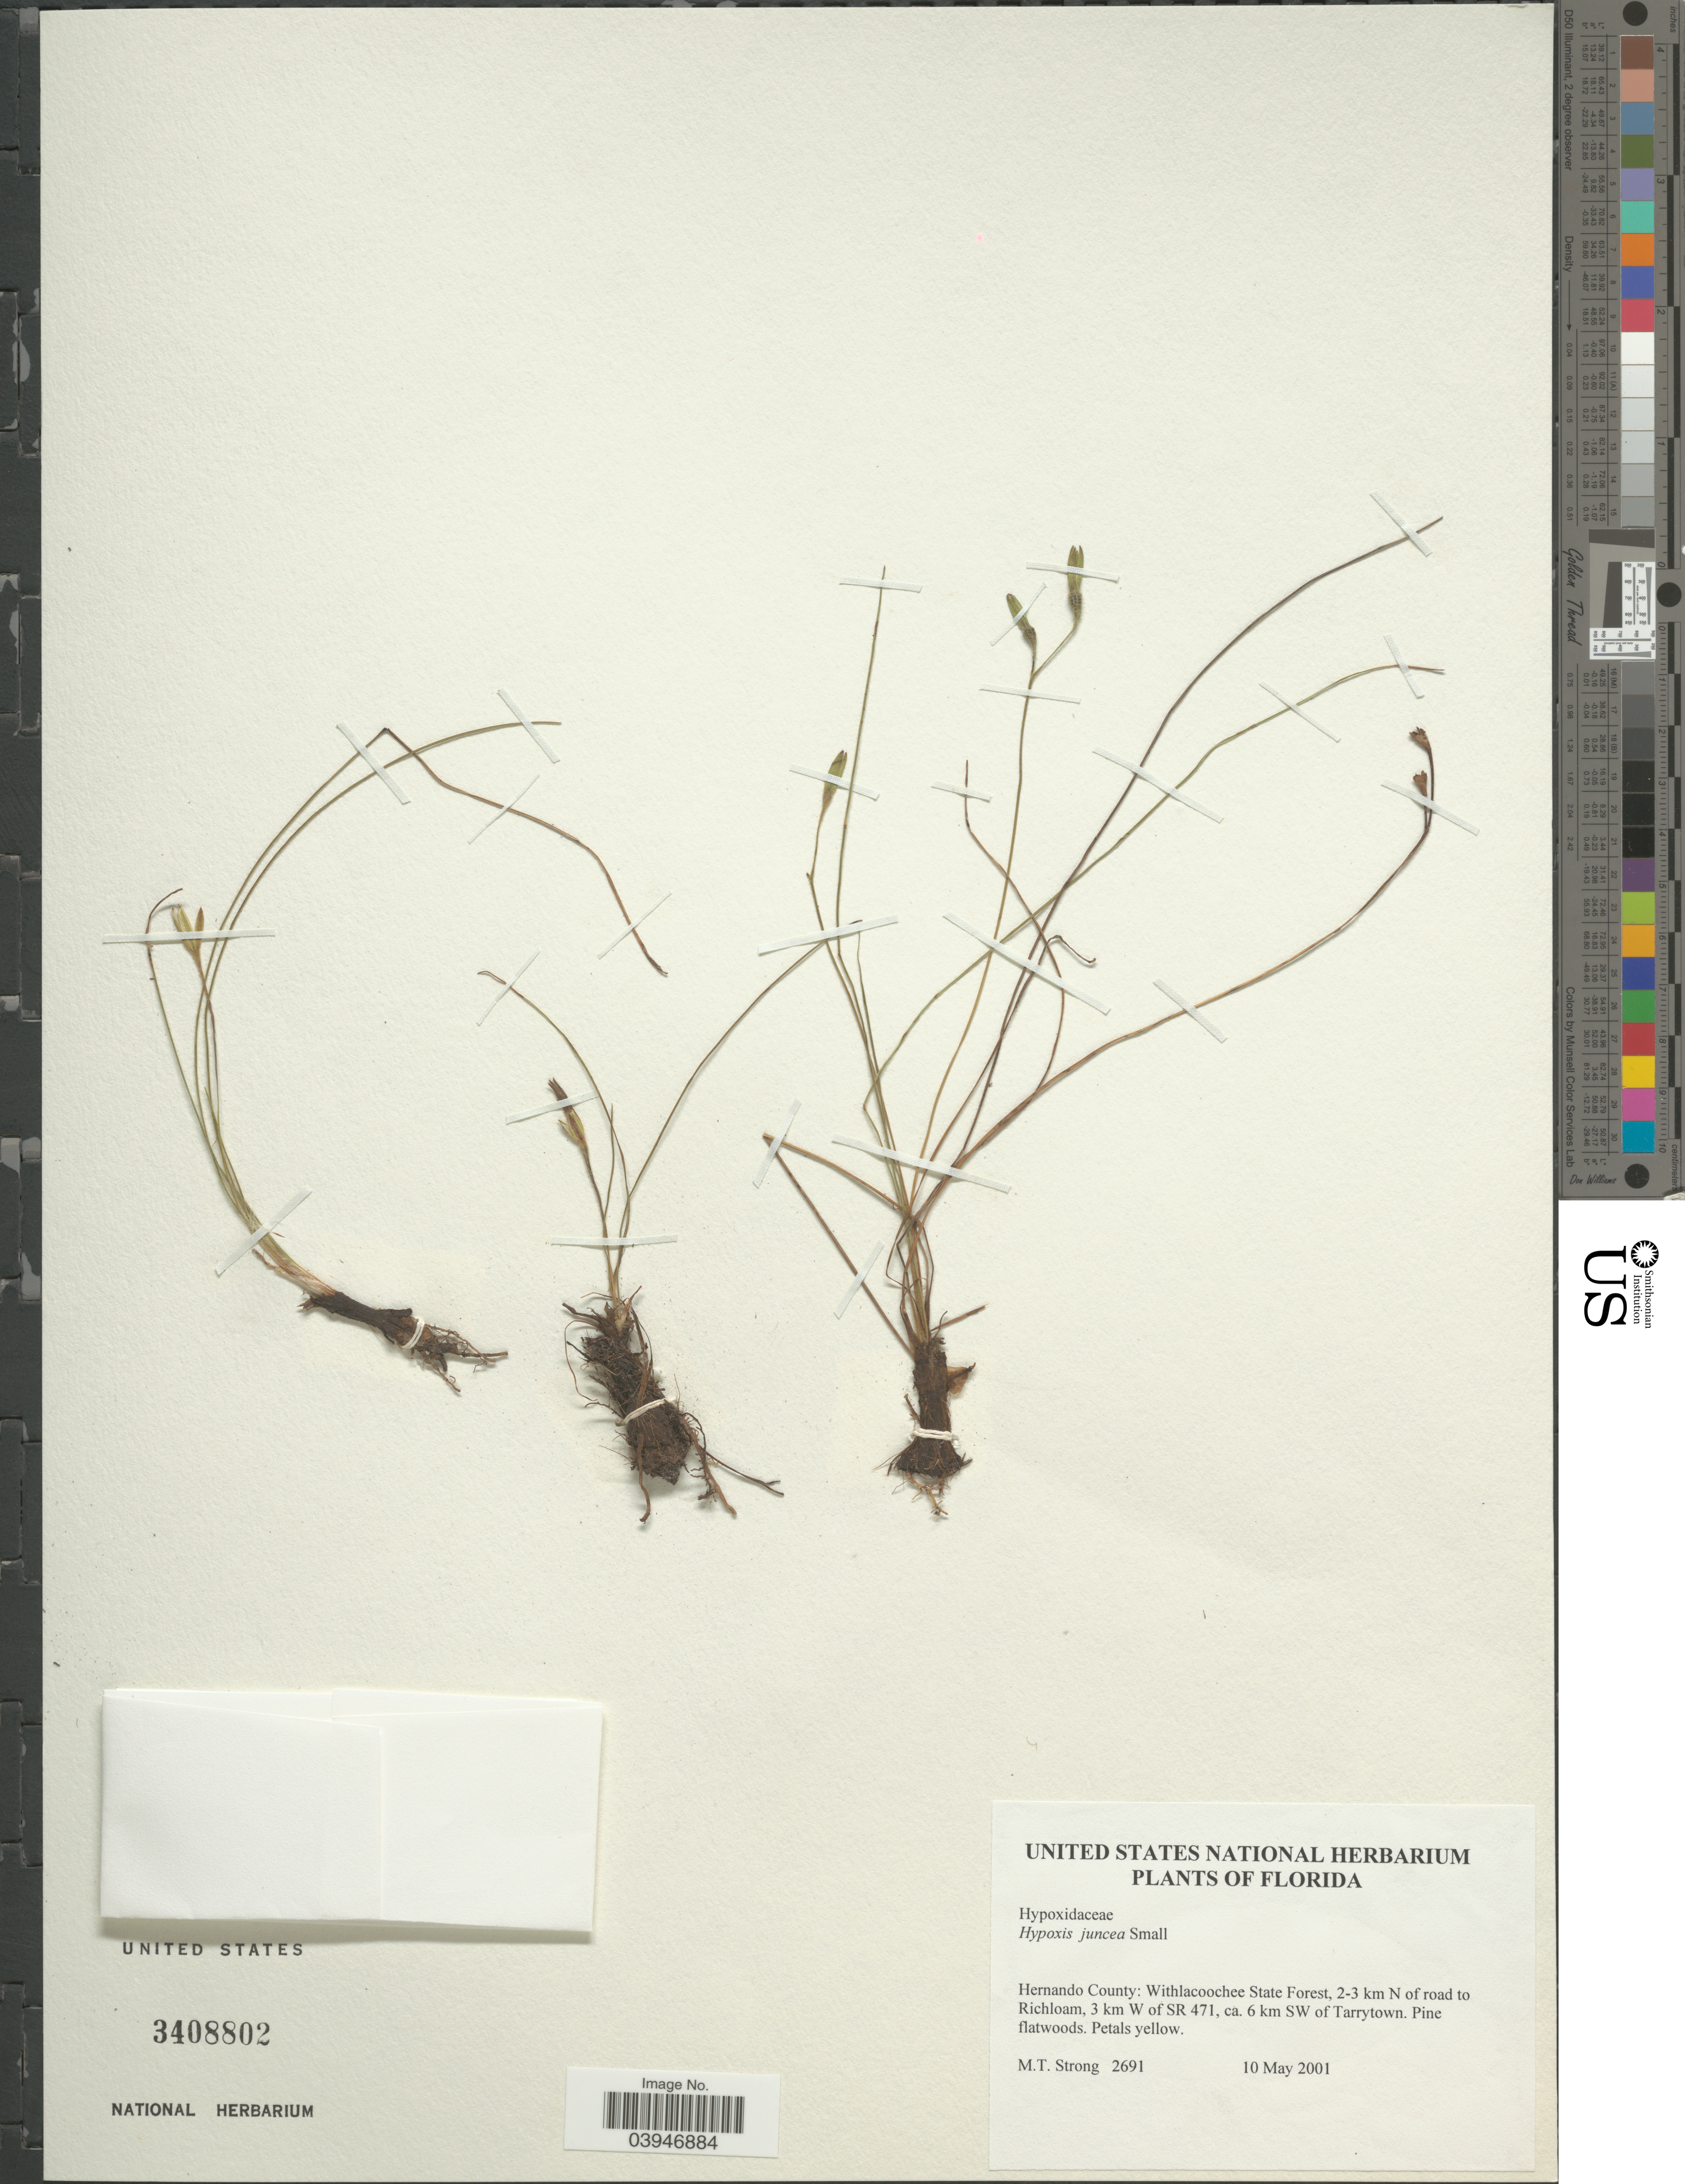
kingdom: Plantae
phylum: Tracheophyta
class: Liliopsida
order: Asparagales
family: Hypoxidaceae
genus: Hypoxis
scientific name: Hypoxis juncea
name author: Small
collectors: M. T. Strong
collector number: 2691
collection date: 2001-05-10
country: United States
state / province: Florida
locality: Hernando County: Withlacoochee State Forest, 2-3 km N of road to Richloam, 3 km W of SR 471, ca. 6 km SW of Tarrytown.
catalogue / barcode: US 3408802